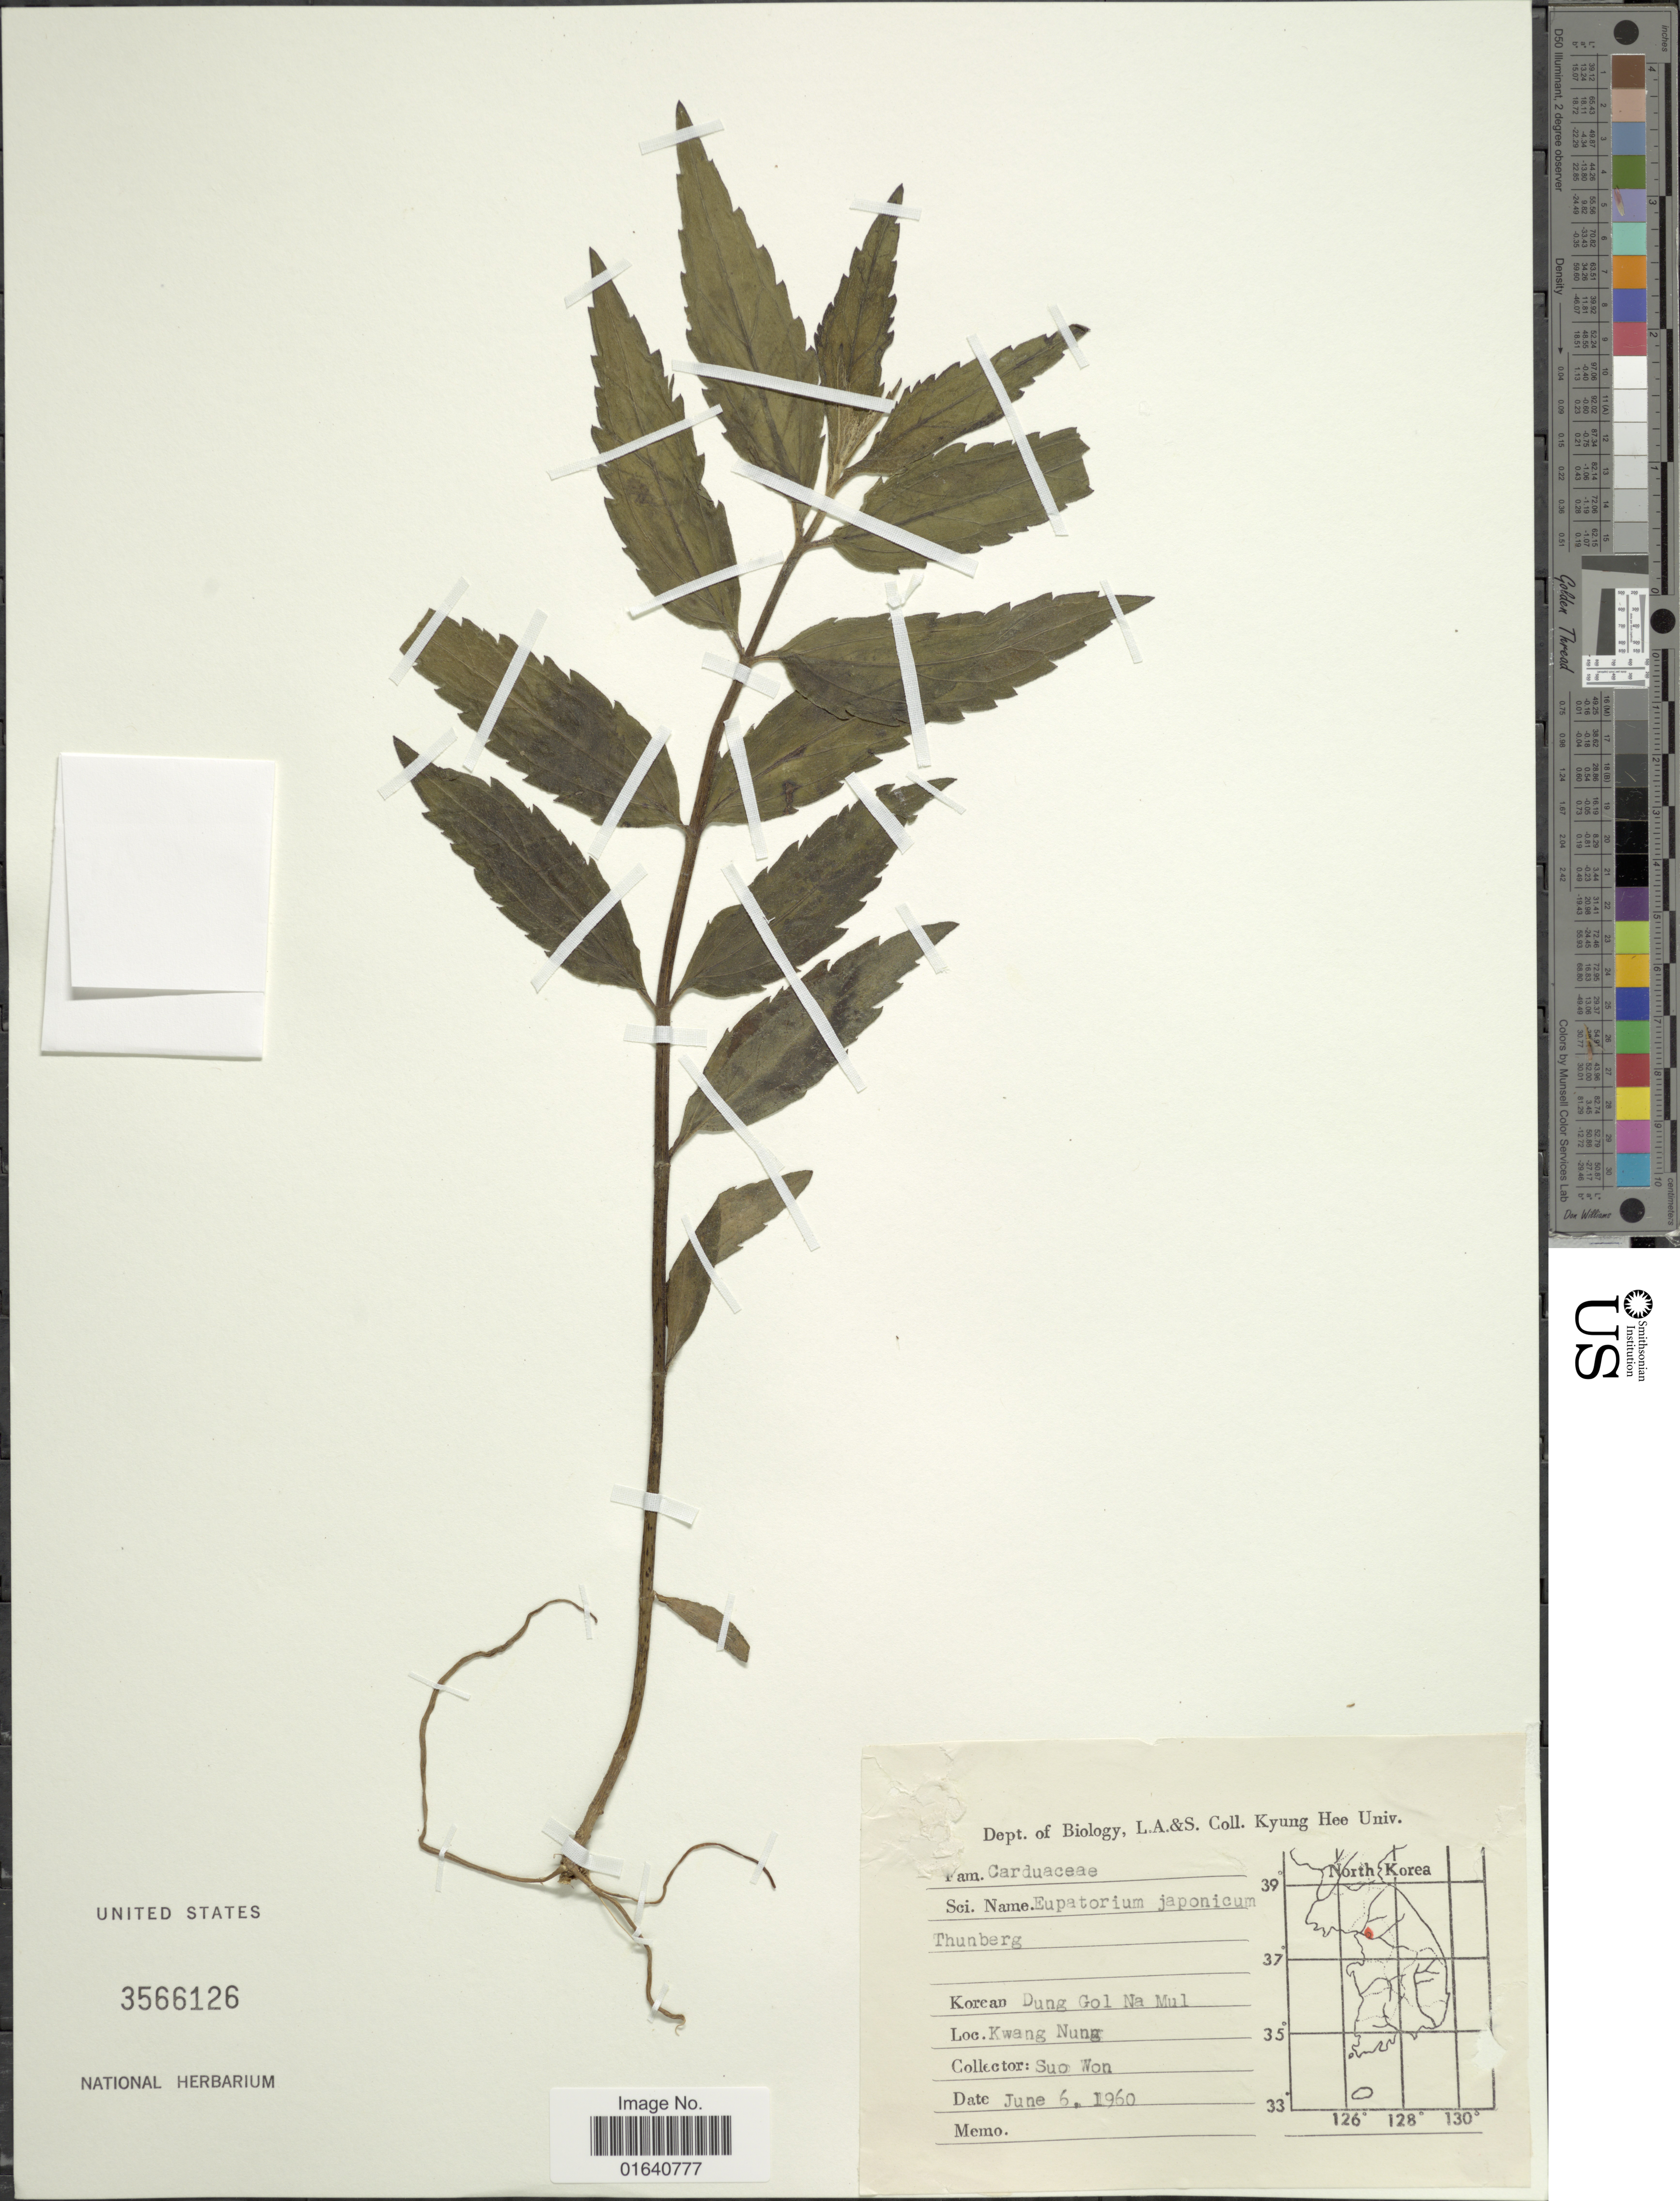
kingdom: Plantae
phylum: Tracheophyta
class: Magnoliopsida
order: Asterales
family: Asteraceae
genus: Eupatorium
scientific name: Eupatorium japonicum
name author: Thunb.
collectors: S. Won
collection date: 1960-06-06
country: North Korea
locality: Korean Dung Gol Na Mil, Kwang Nung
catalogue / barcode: US 3566126